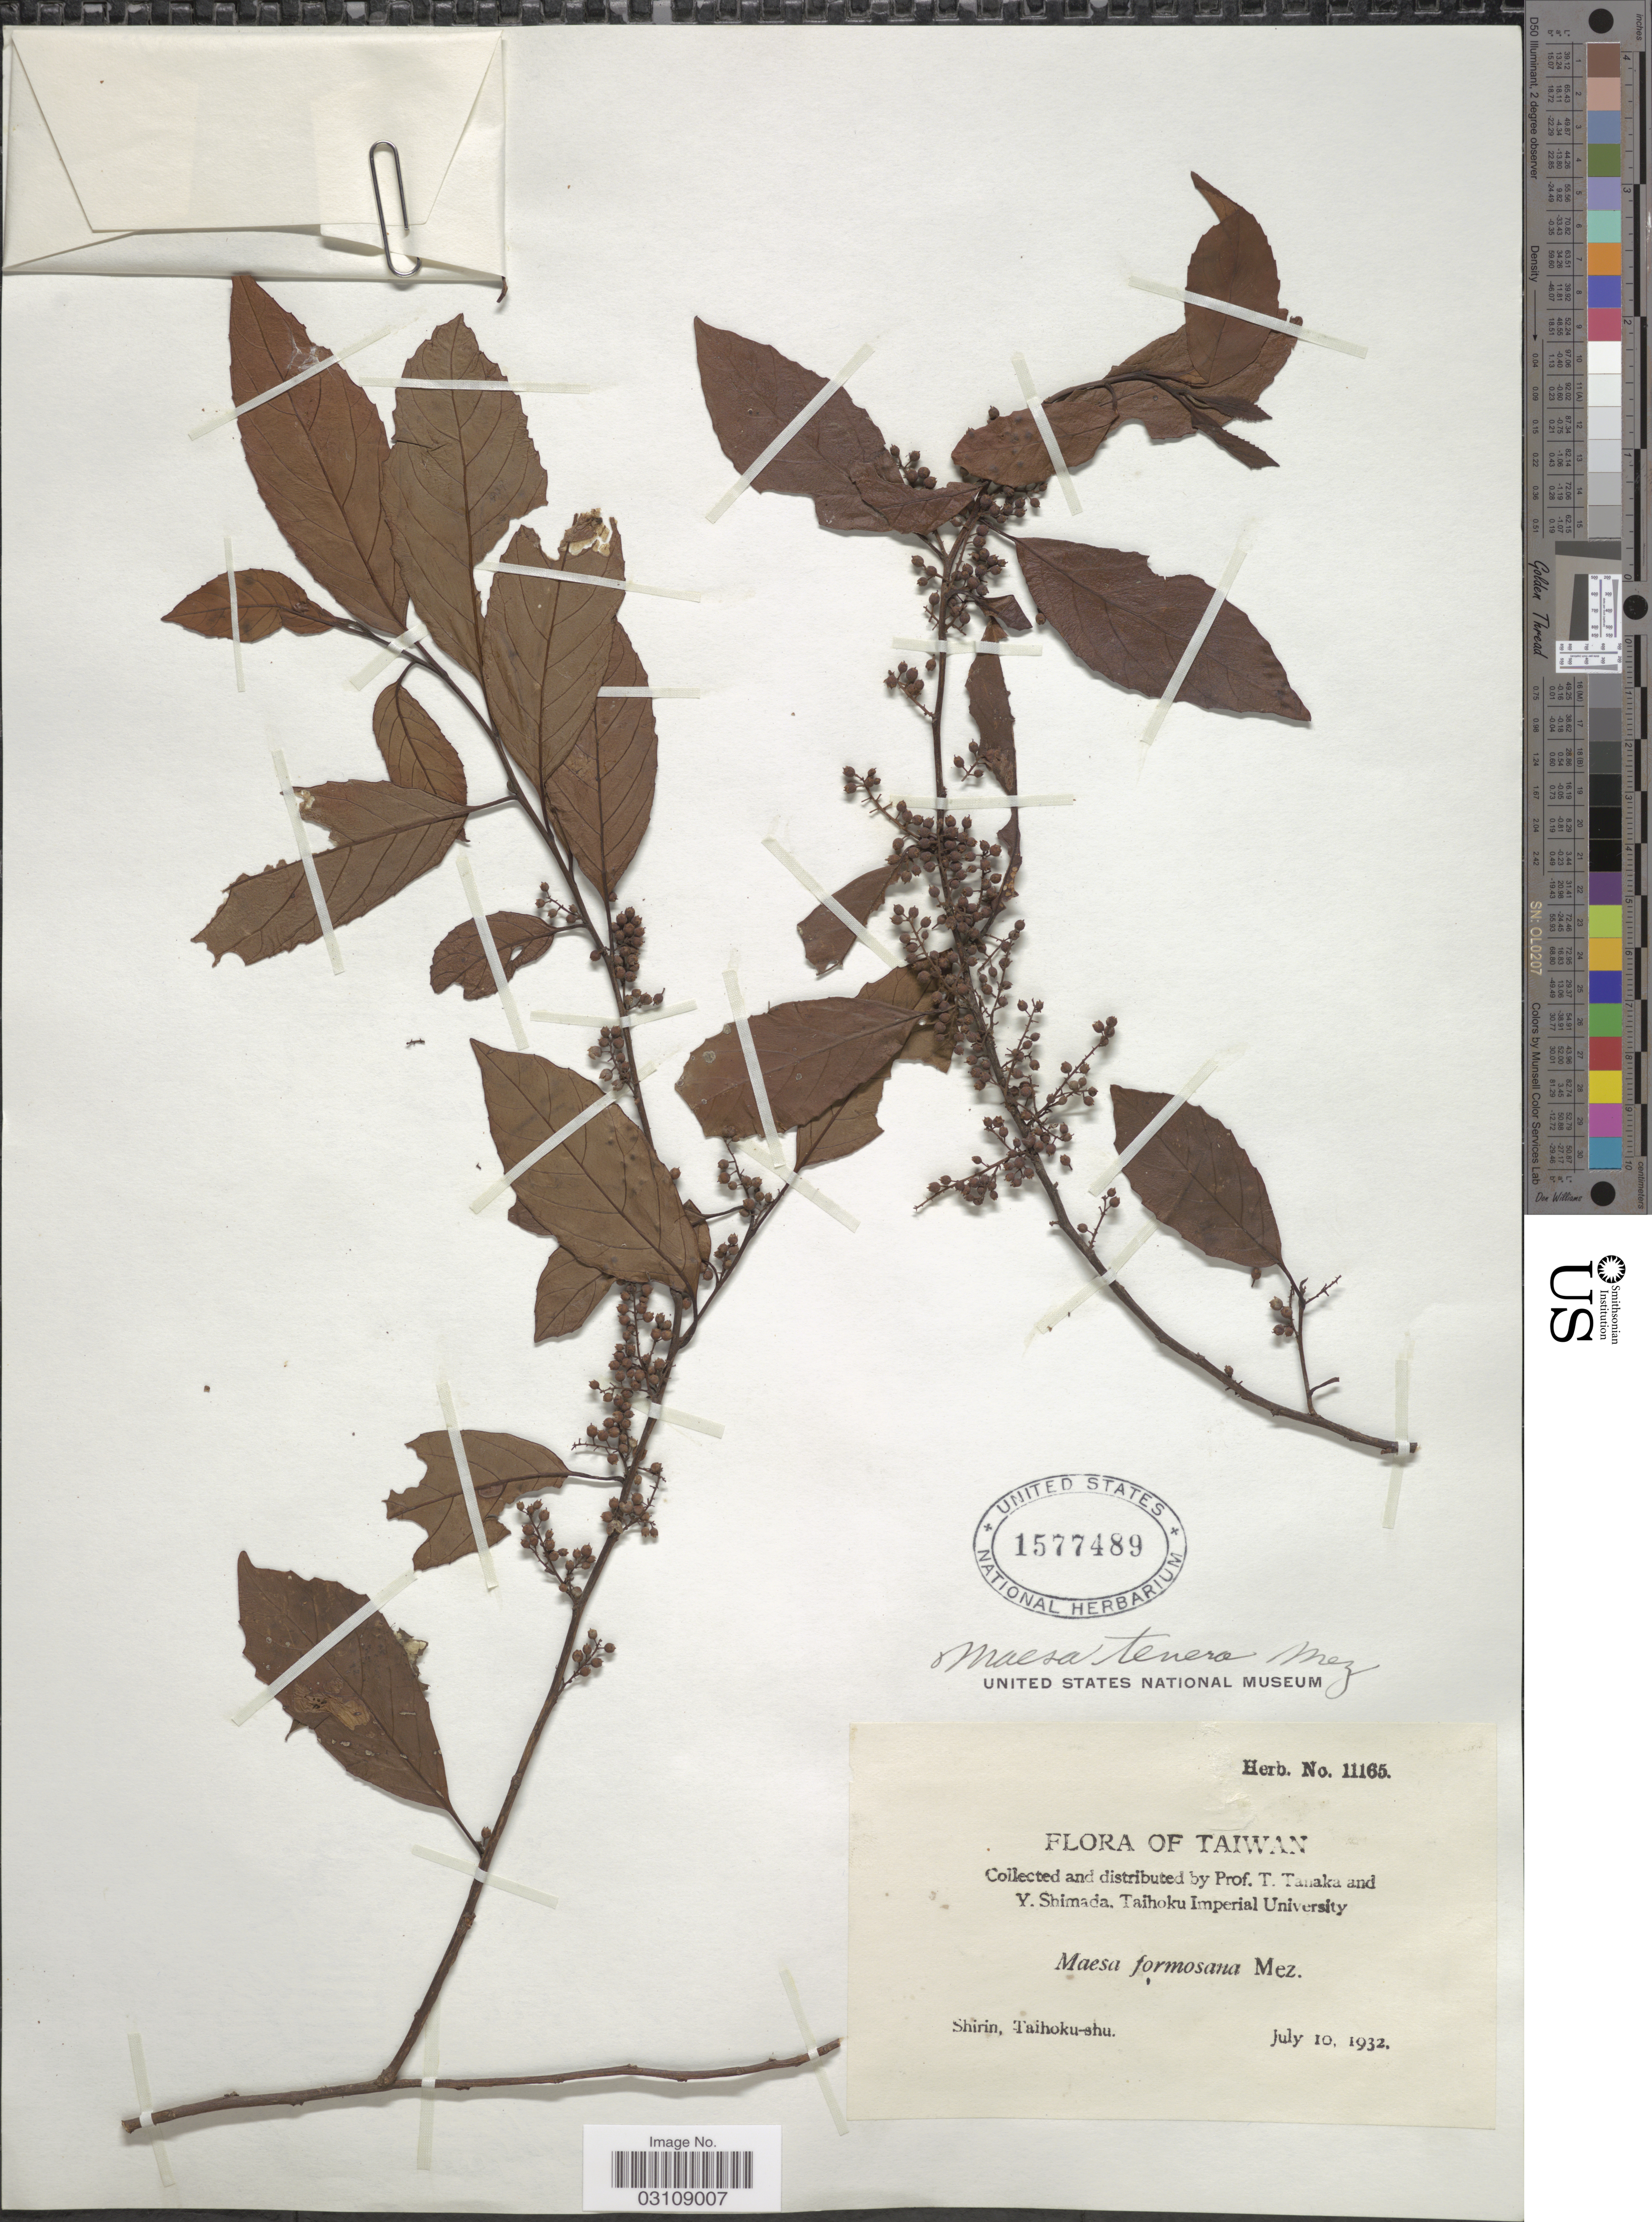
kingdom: Plantae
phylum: Tracheophyta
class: Magnoliopsida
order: Ericales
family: Primulaceae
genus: Maesa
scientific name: Maesa tenera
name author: Mez in Engl.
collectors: T. Tanaka & Y. Shimada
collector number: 11165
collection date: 1932-07-10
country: Taiwan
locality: Shirin, Taihoku-shu.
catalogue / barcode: US 1577489